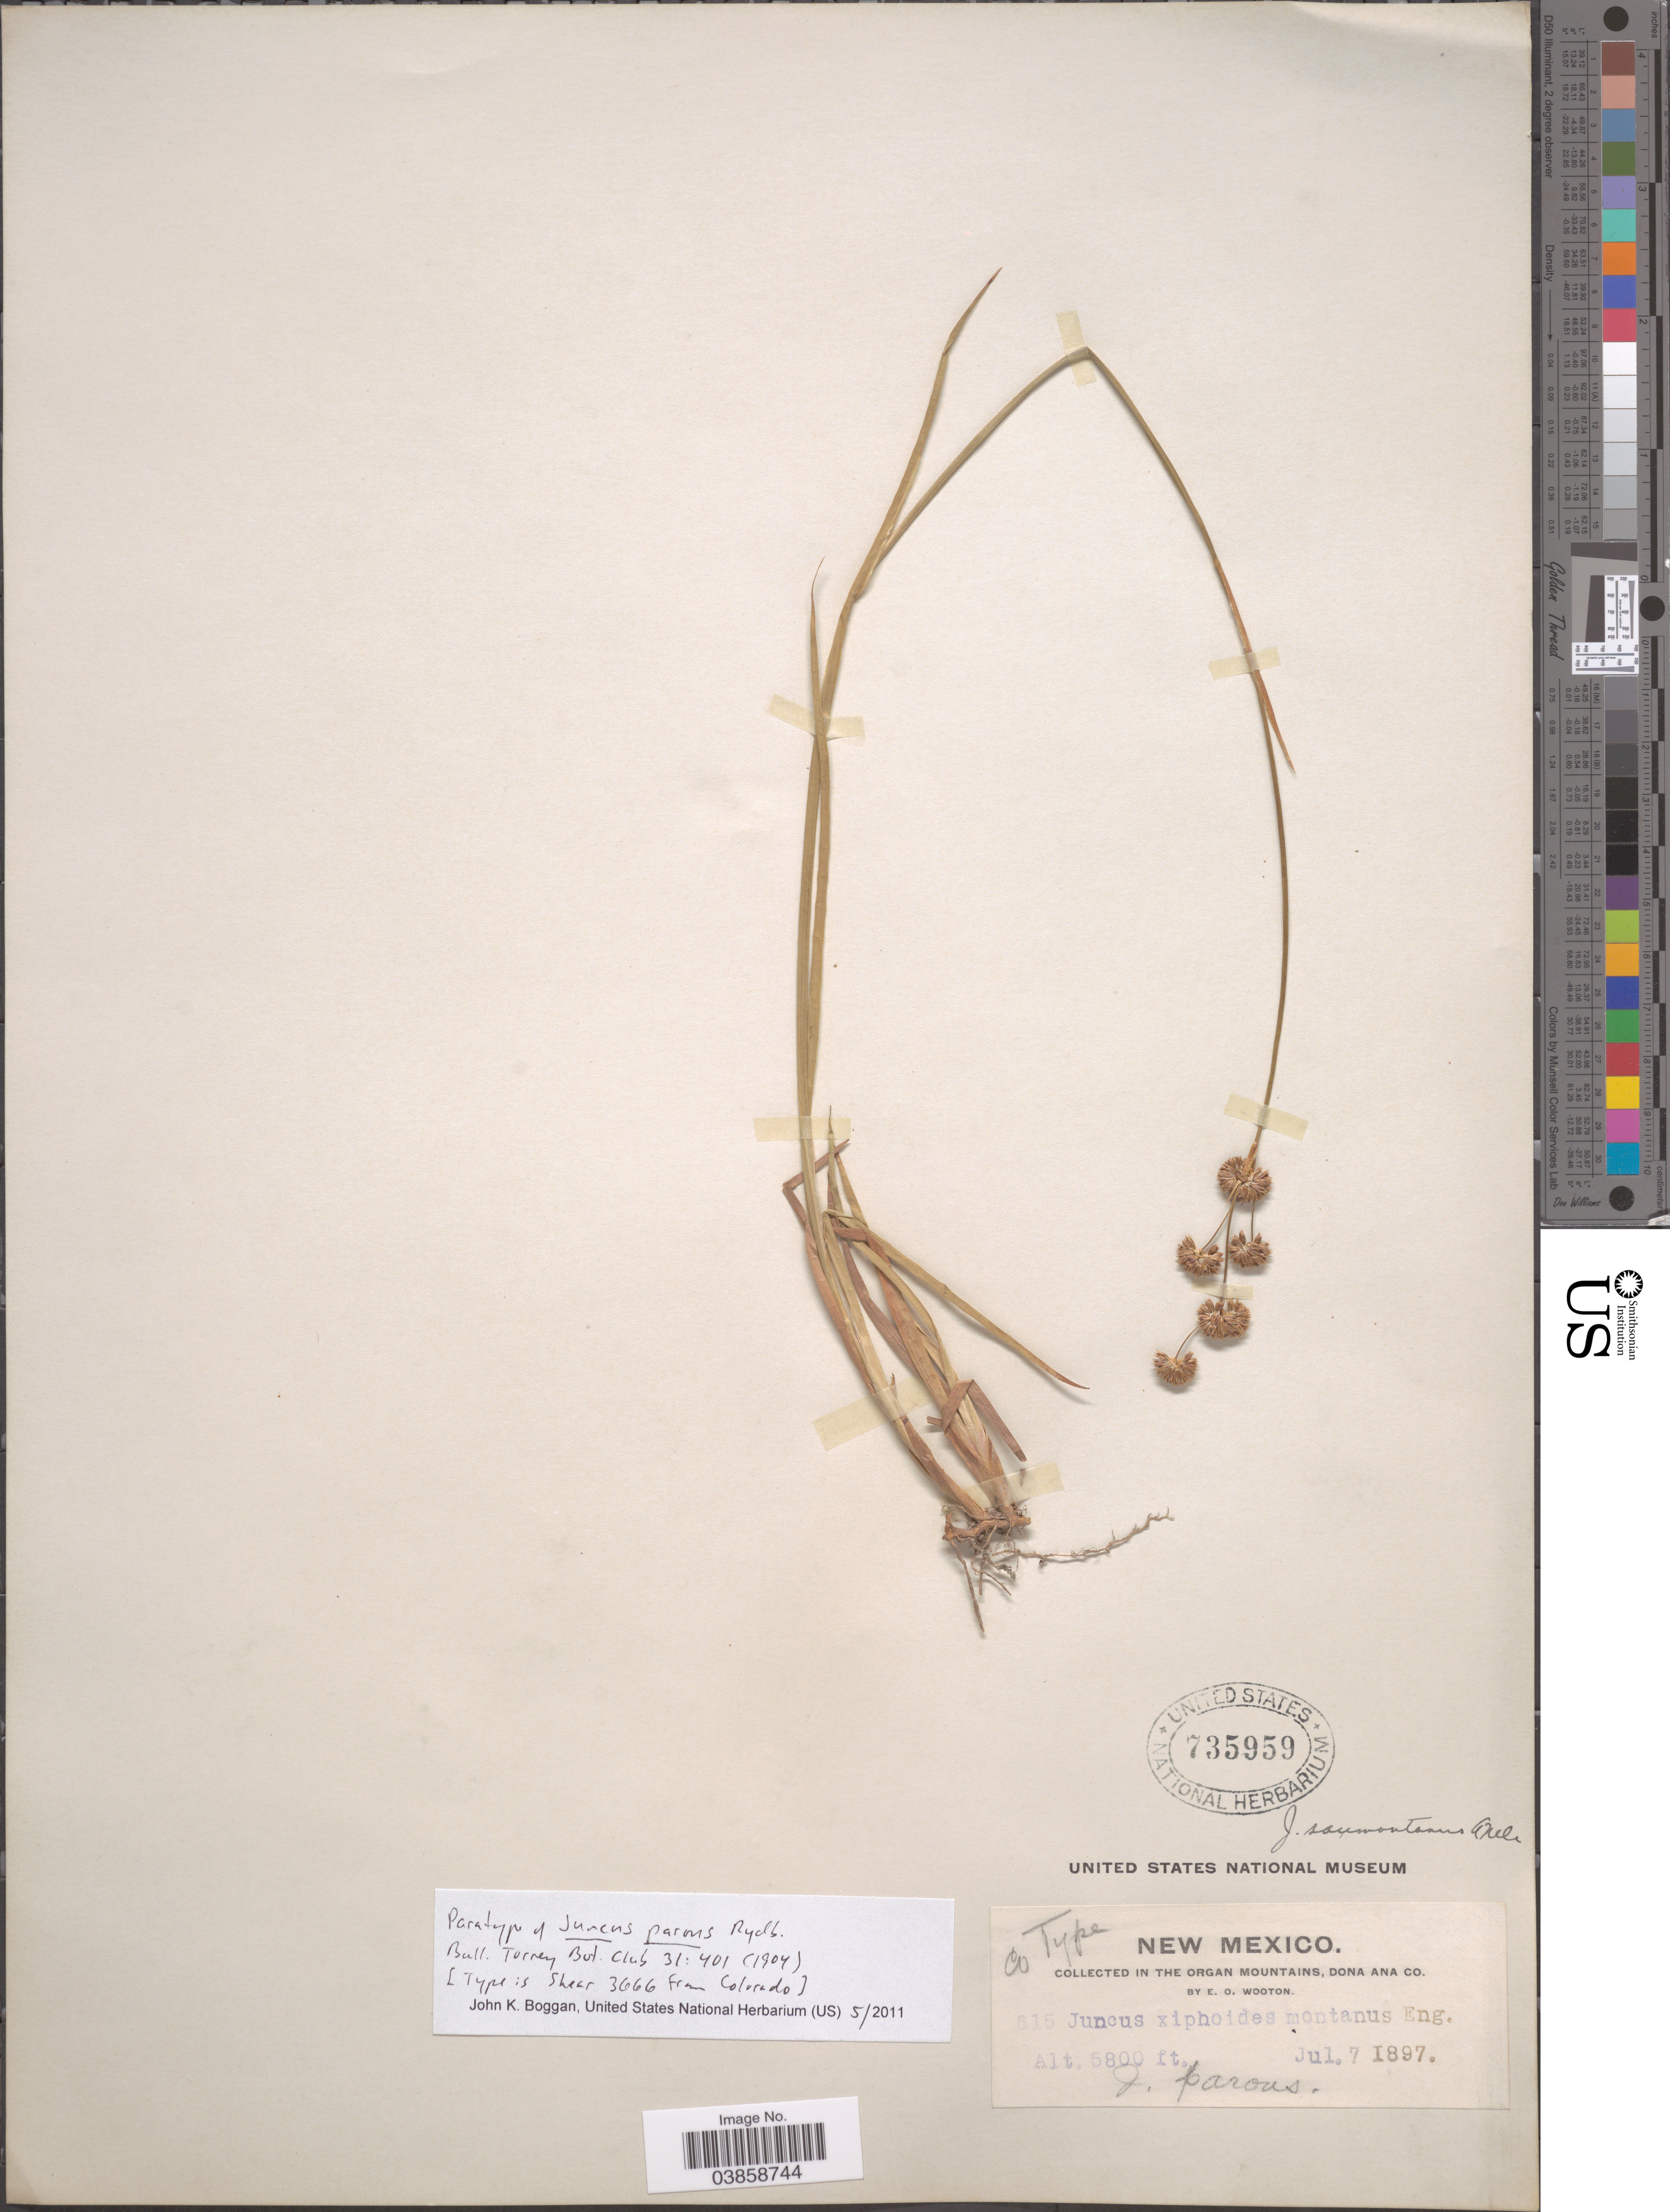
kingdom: Plantae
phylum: Tracheophyta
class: Liliopsida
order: Poales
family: Juncaceae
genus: Juncus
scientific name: Juncus xiphioides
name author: E. Mey.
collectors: E. O. Wooton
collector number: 615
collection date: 1897-07-07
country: United States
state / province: New Mexico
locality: In the Organ Mountains, Dona Ana Co.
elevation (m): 1768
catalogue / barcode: US 735959